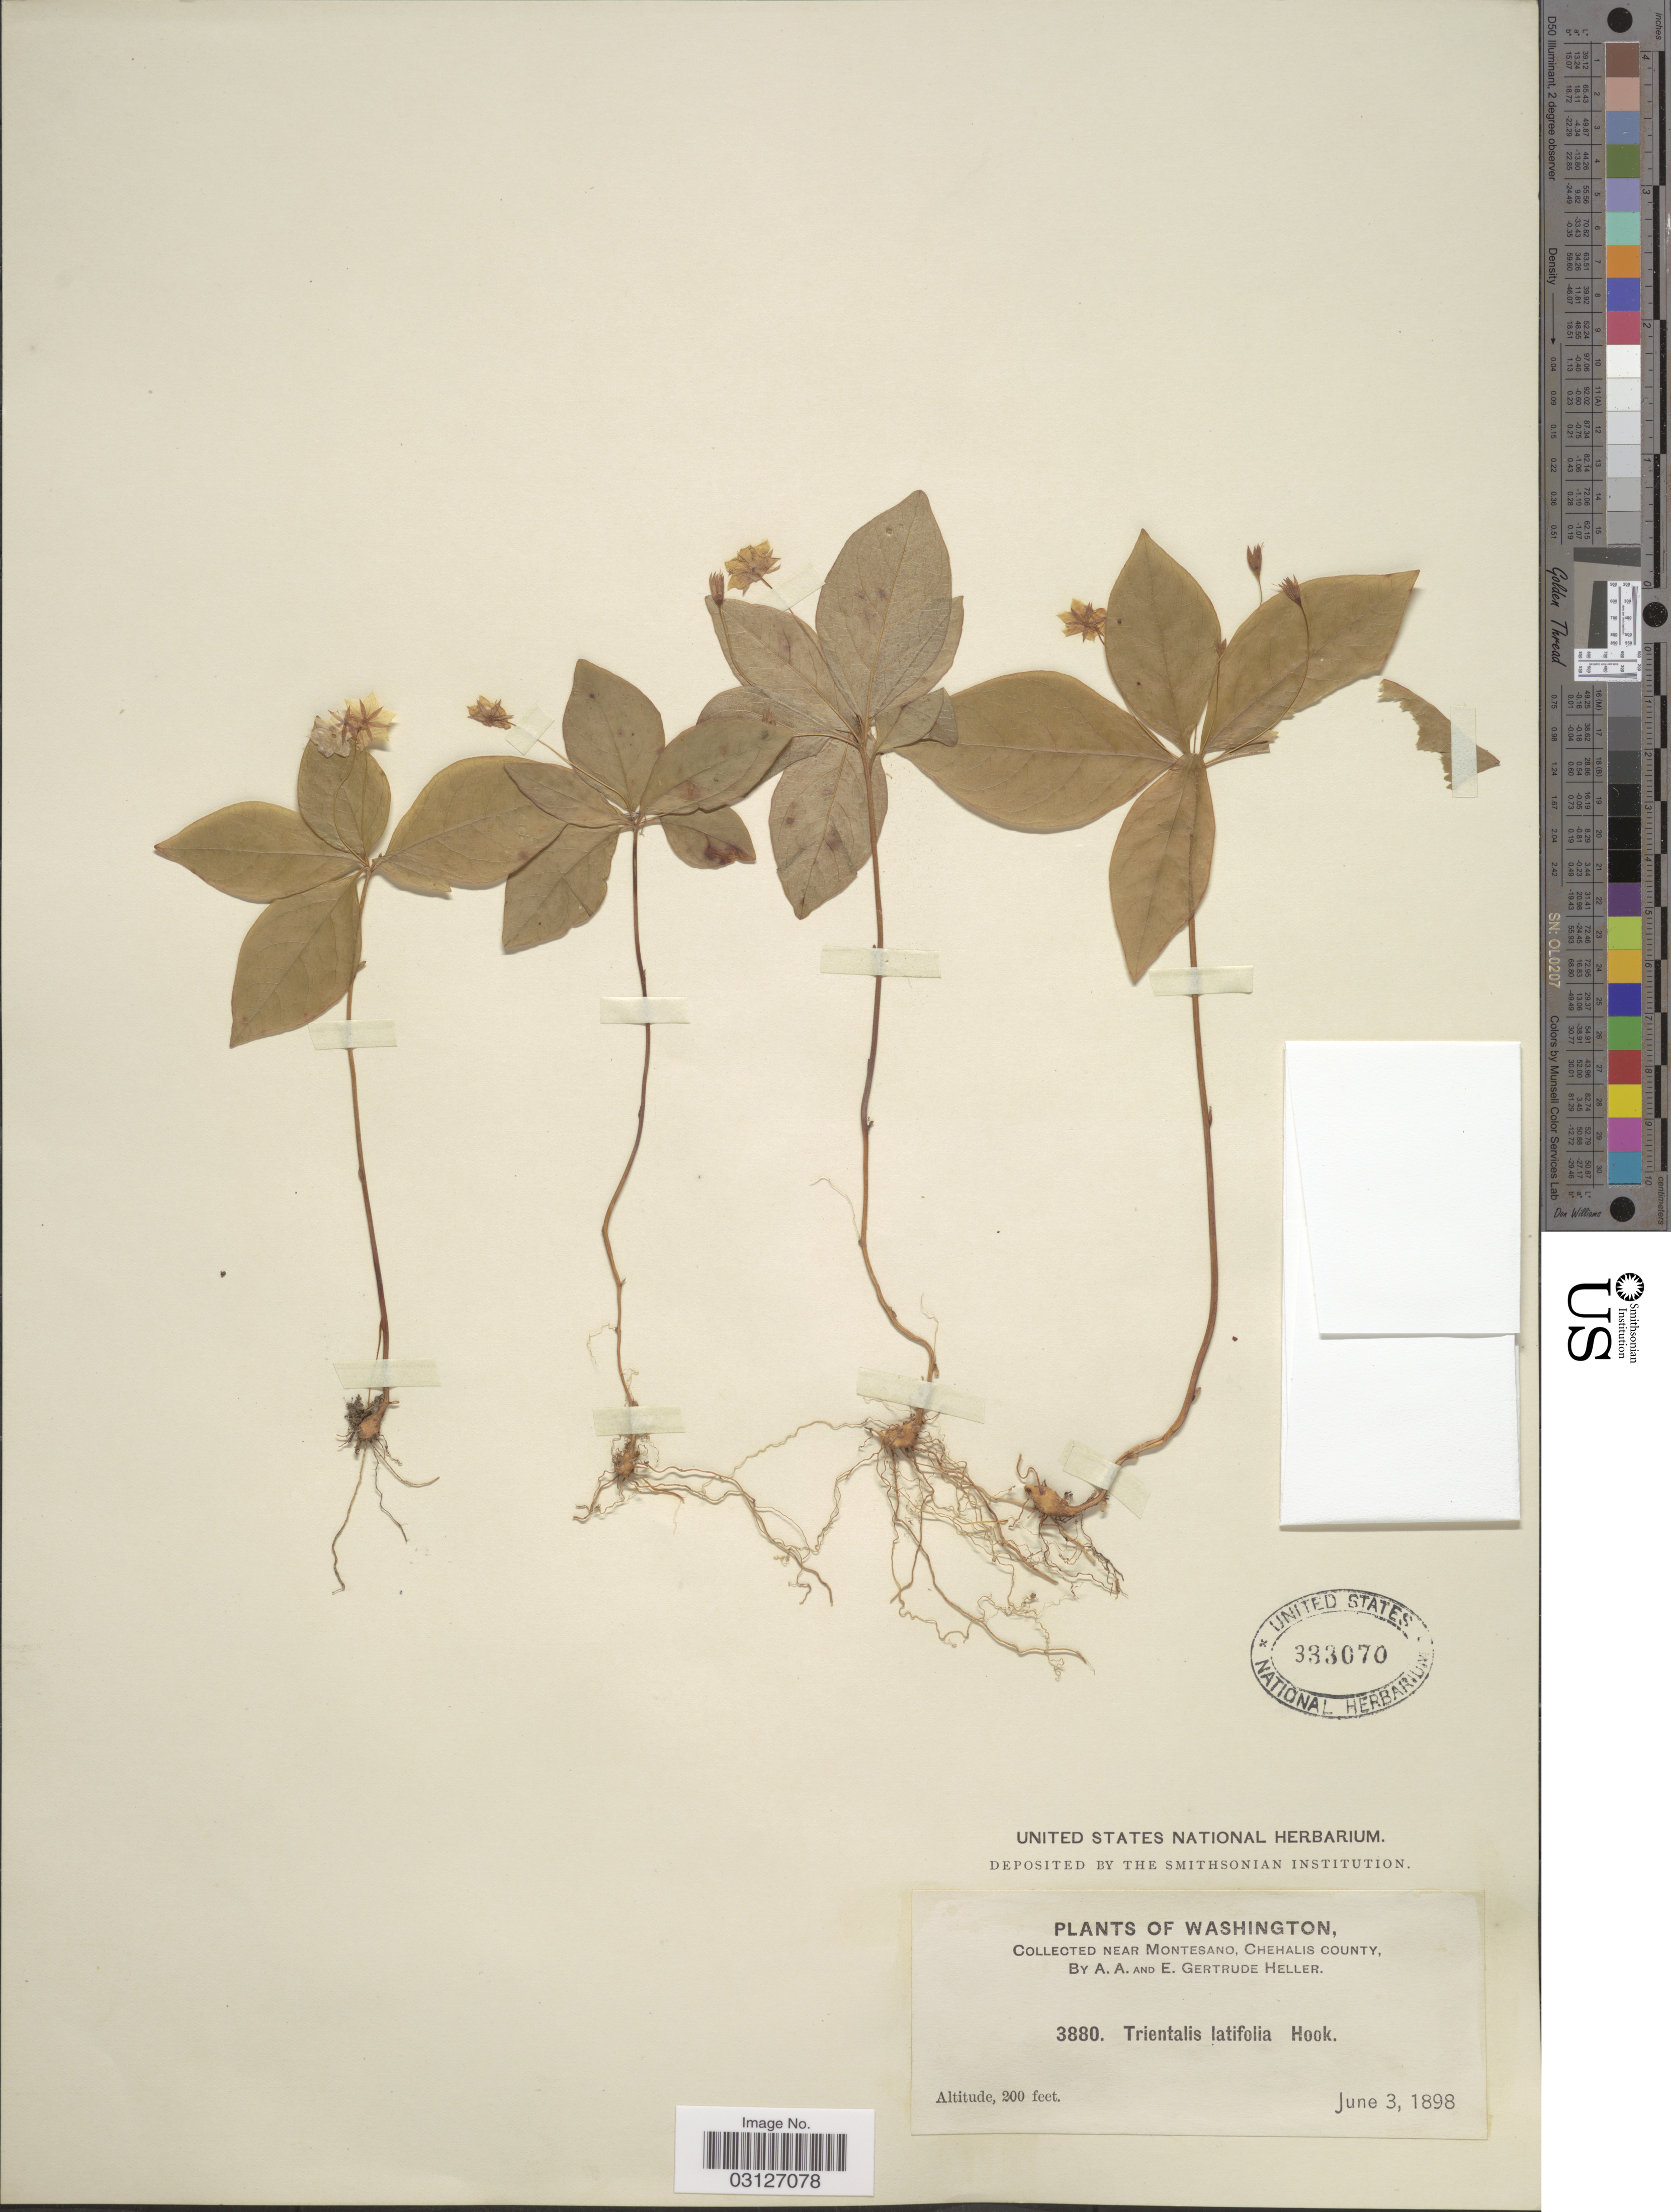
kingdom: Plantae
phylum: Tracheophyta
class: Magnoliopsida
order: Ericales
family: Primulaceae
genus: Trientalis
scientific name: Trientalis latifolia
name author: Hook.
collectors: A. A. Heller & E. Gertrude Heller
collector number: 3880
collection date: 1898-06-03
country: United States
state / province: Washington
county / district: Grays Harbor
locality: Near Montesano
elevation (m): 61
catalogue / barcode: US 333070